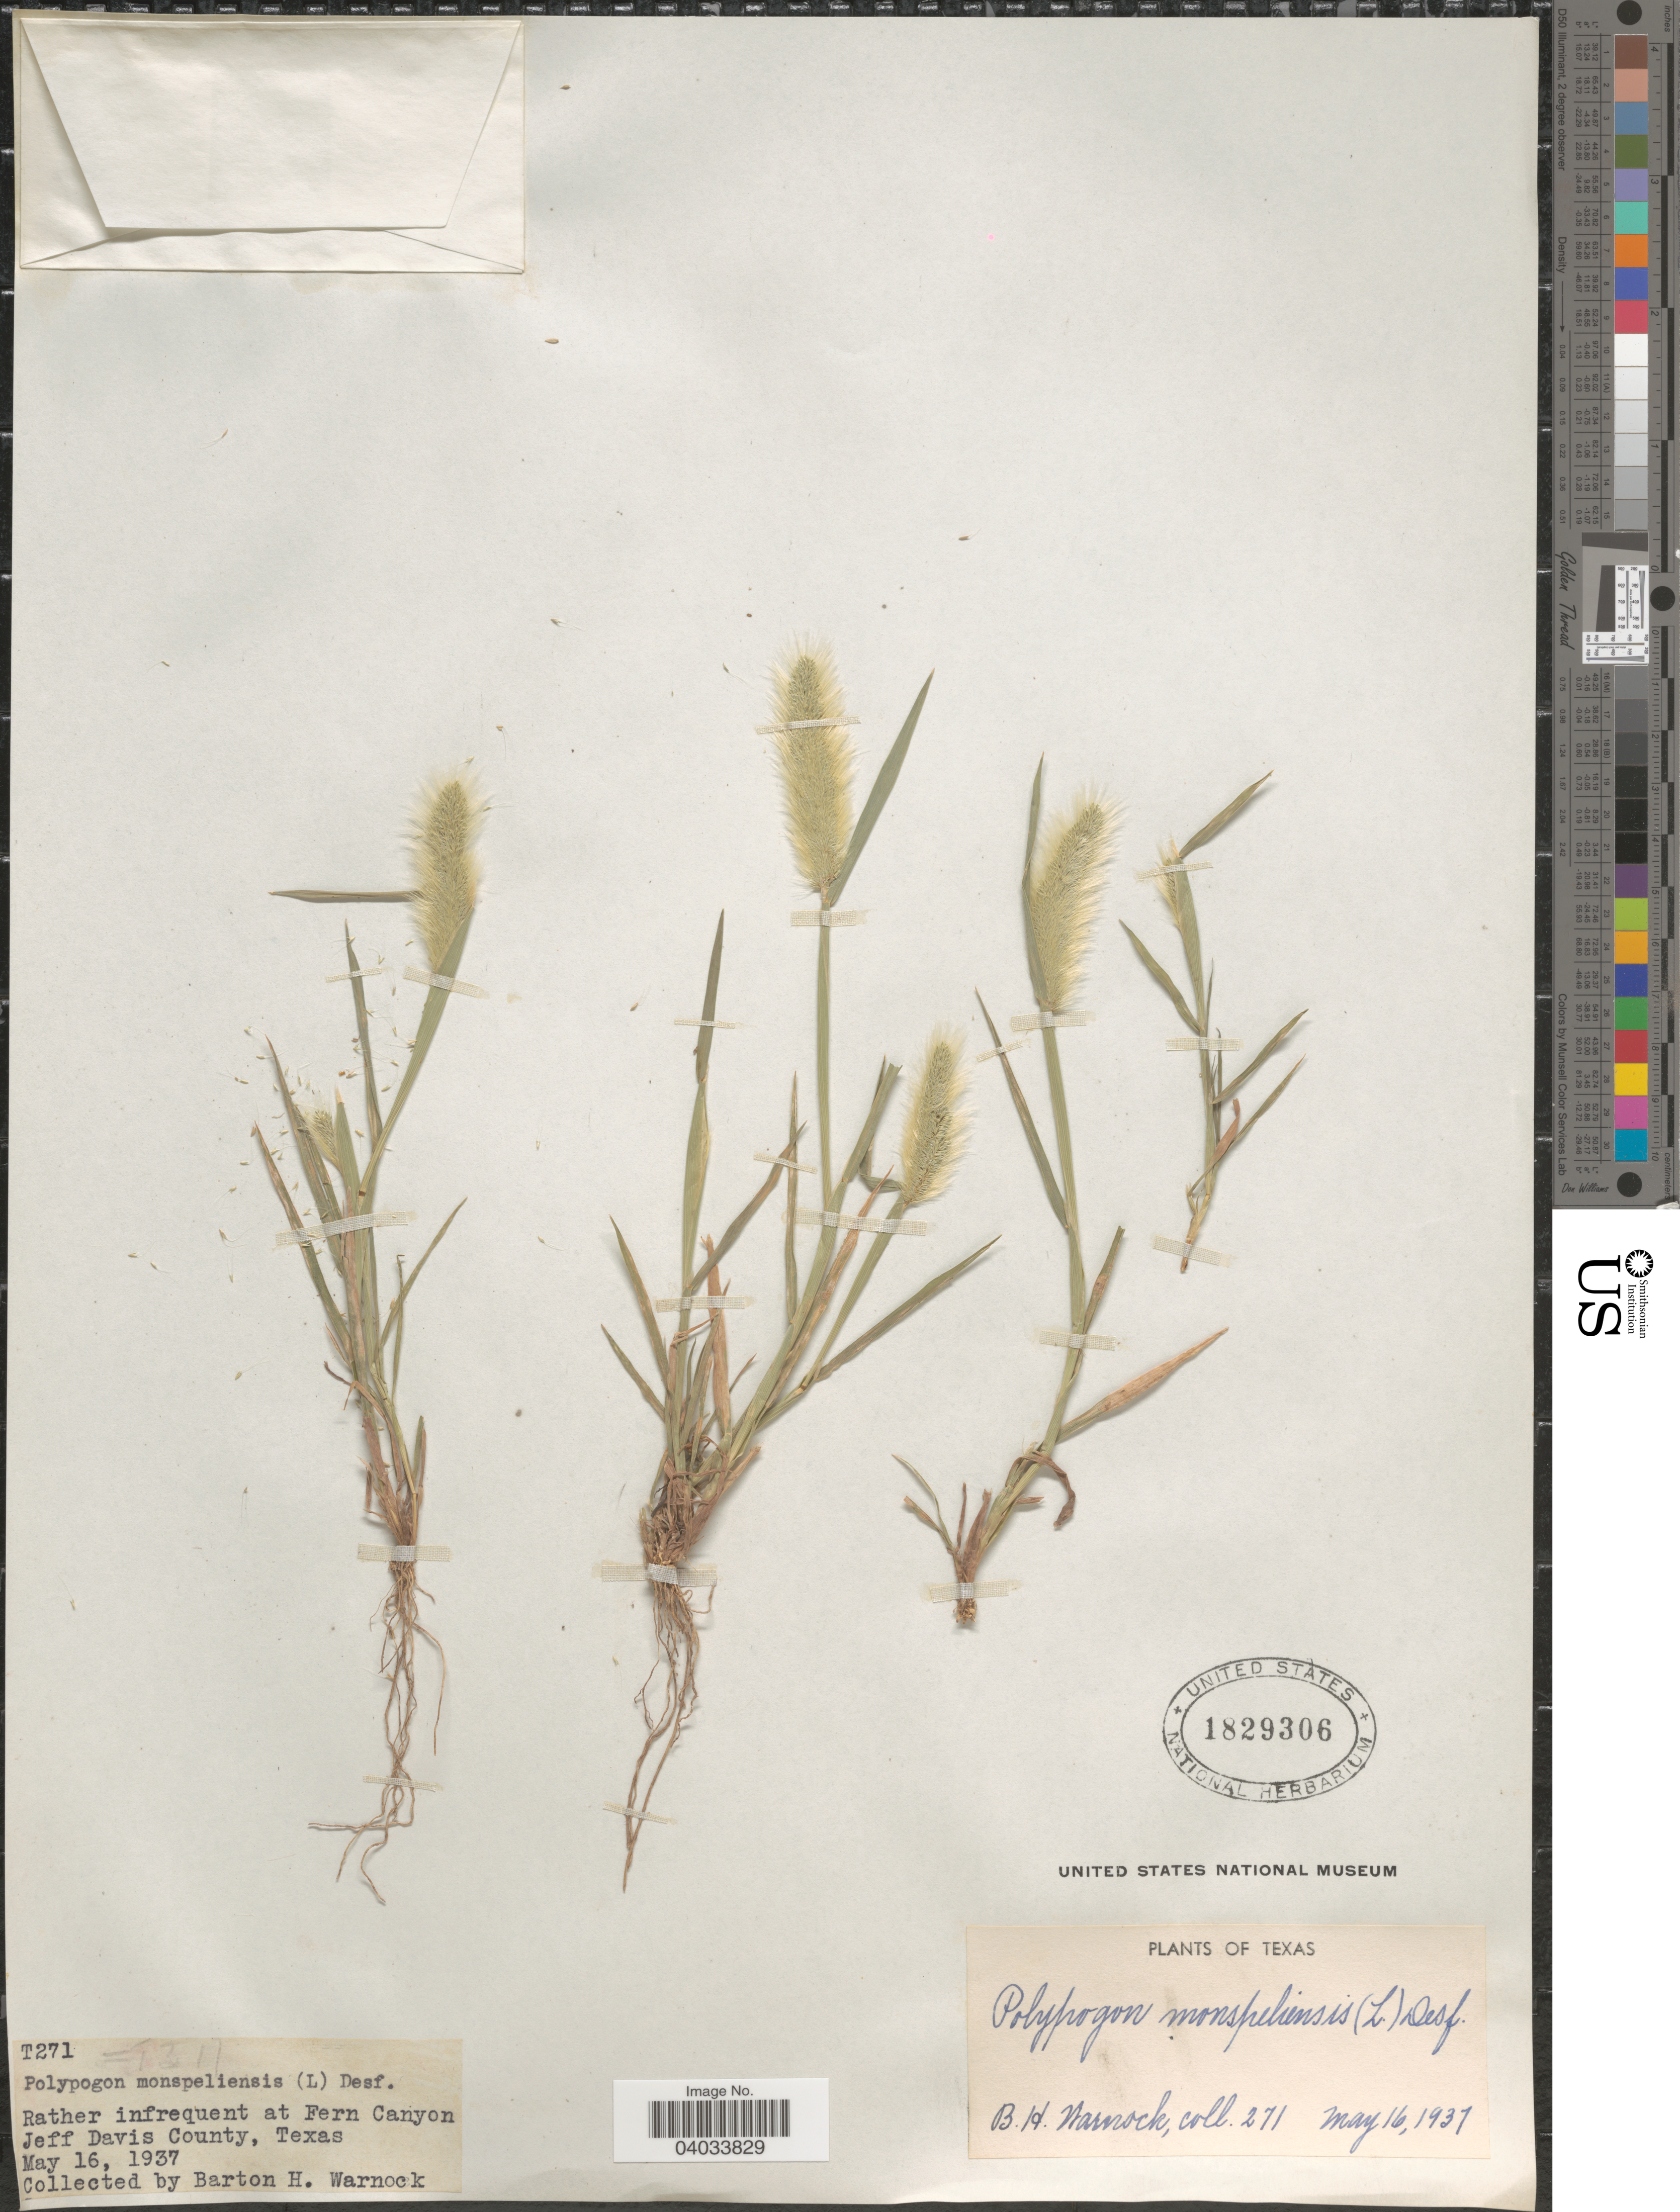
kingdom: Plantae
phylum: Tracheophyta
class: Liliopsida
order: Poales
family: Poaceae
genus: Polypogon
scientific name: Polypogon monspeliensis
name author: (L.) Desf.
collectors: B. H. Warnock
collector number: T271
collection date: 1937-05-16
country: United States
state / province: Texas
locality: At Fern Canyon. Jeff Davis County.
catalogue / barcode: US 1829306